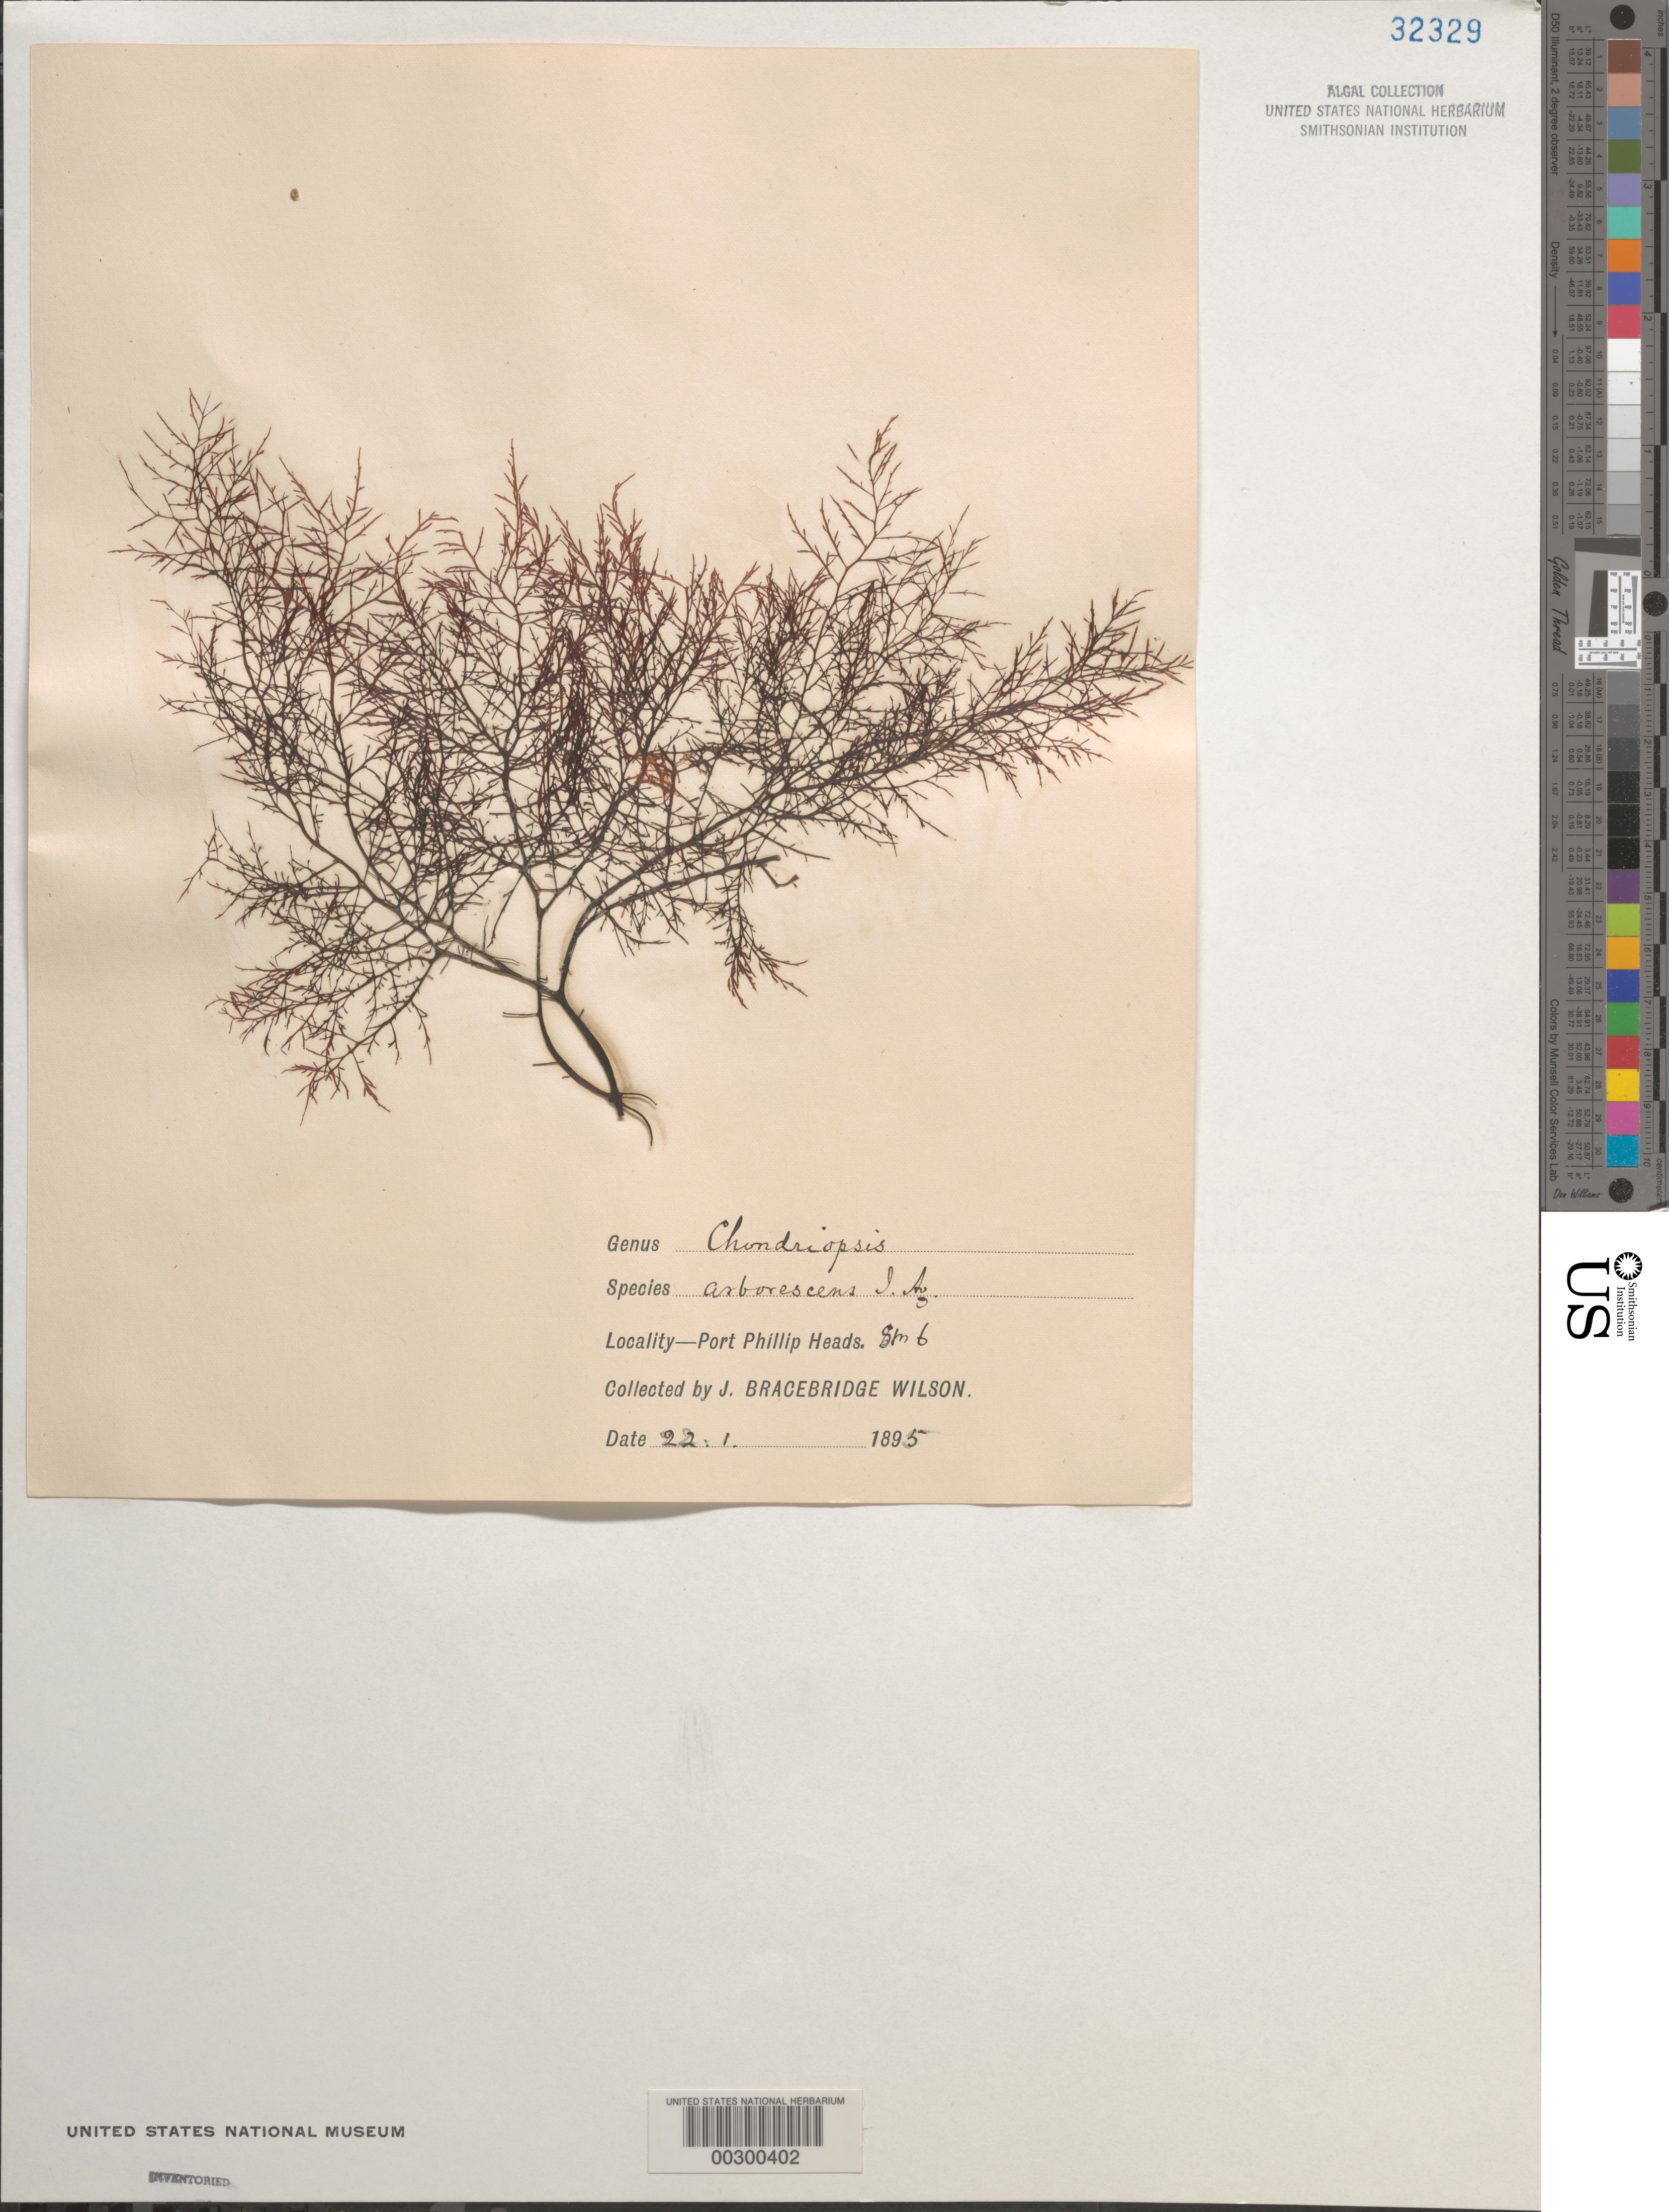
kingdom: Plantae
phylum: Rhodophyta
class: Florideophyceae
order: Ceramiales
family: Rhodomelaceae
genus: Chondria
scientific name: Chondria harveyana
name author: (J. Agardh) De Toni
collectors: J. B. Wilson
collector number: Station 6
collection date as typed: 22 Jan 1895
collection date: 1895-01-22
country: Australia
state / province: Victoria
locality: Port Phillip Heads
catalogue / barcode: US 32329